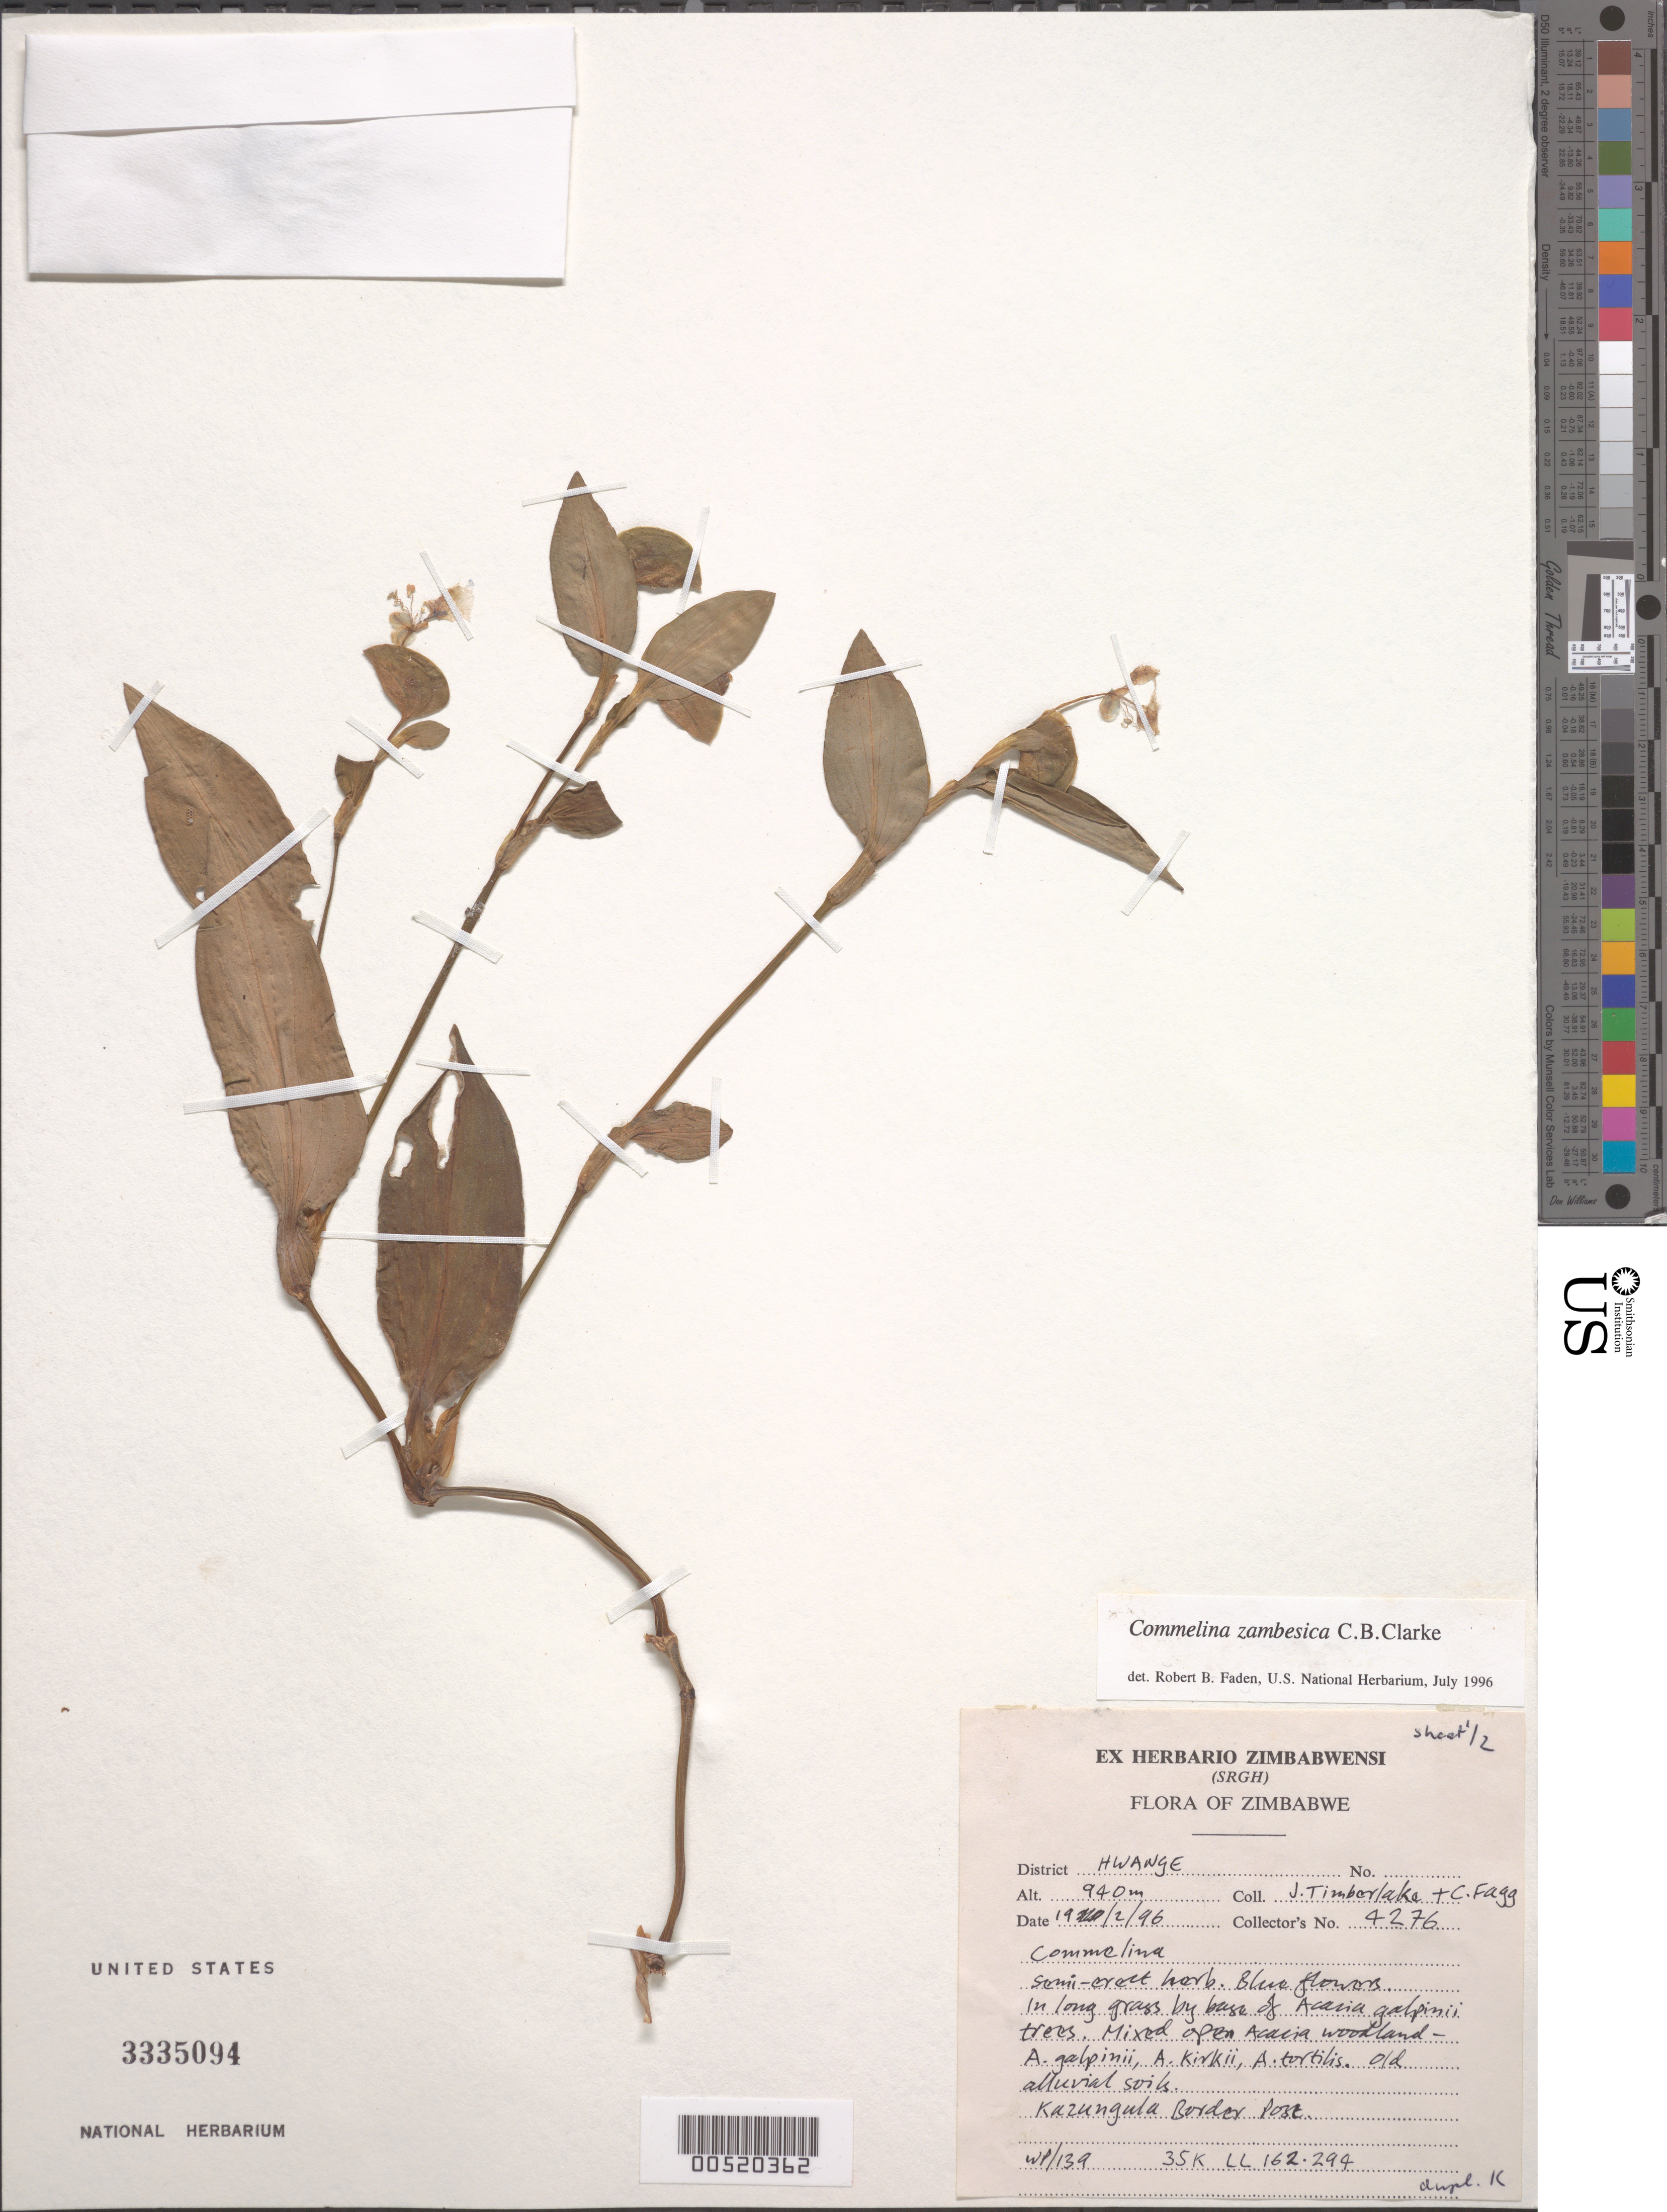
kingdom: Plantae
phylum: Tracheophyta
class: Liliopsida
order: Commelinales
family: Commelinaceae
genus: Commelina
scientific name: Commelina zambesica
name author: C.B. Clarke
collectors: J. Timberlake & C. Fagg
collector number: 4276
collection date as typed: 19 Feb 1996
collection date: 1996-02-19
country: Zimbabwe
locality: Hwange, kazungula border post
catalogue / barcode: US 3335094